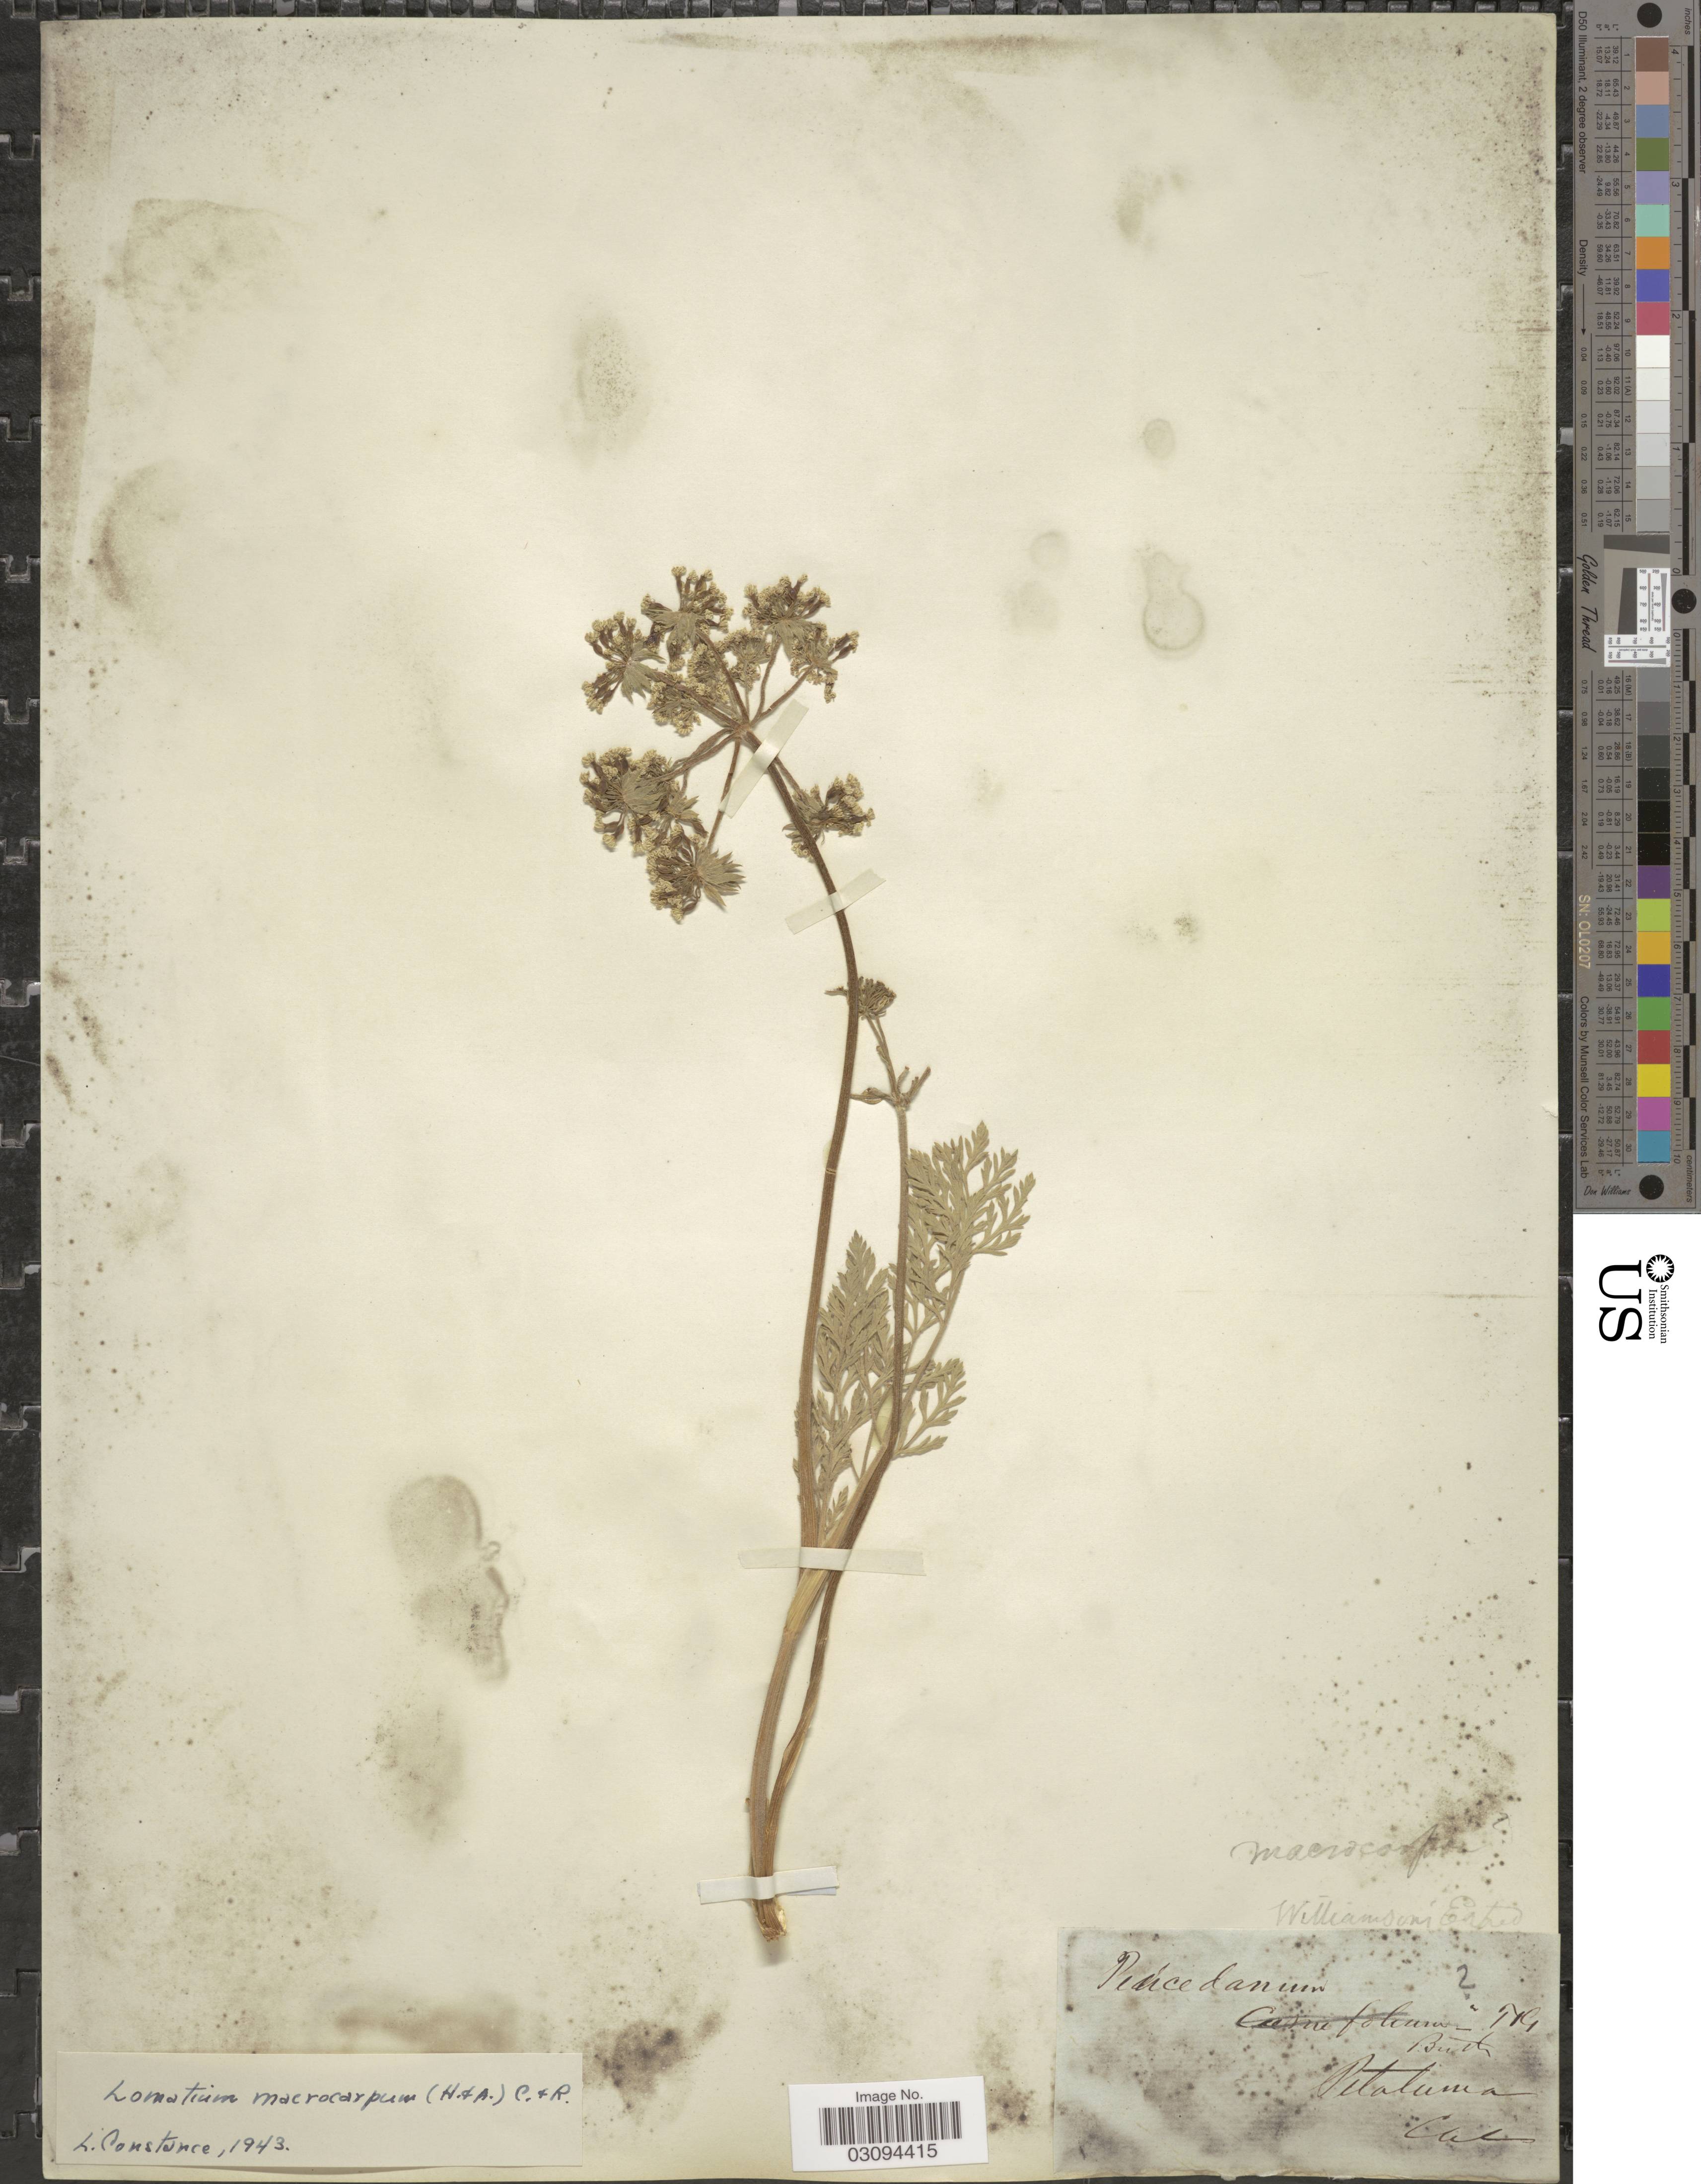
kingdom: Plantae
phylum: Tracheophyta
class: Magnoliopsida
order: Apiales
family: Apiaceae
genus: Lomatium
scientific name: Lomatium macrocarpum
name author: (Hook. et al.) J.M. Coult. & Rose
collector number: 2?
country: United States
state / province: California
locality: Petaluma. Cal.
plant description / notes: Williamson expedition? Probably a J.S. Newberry collection